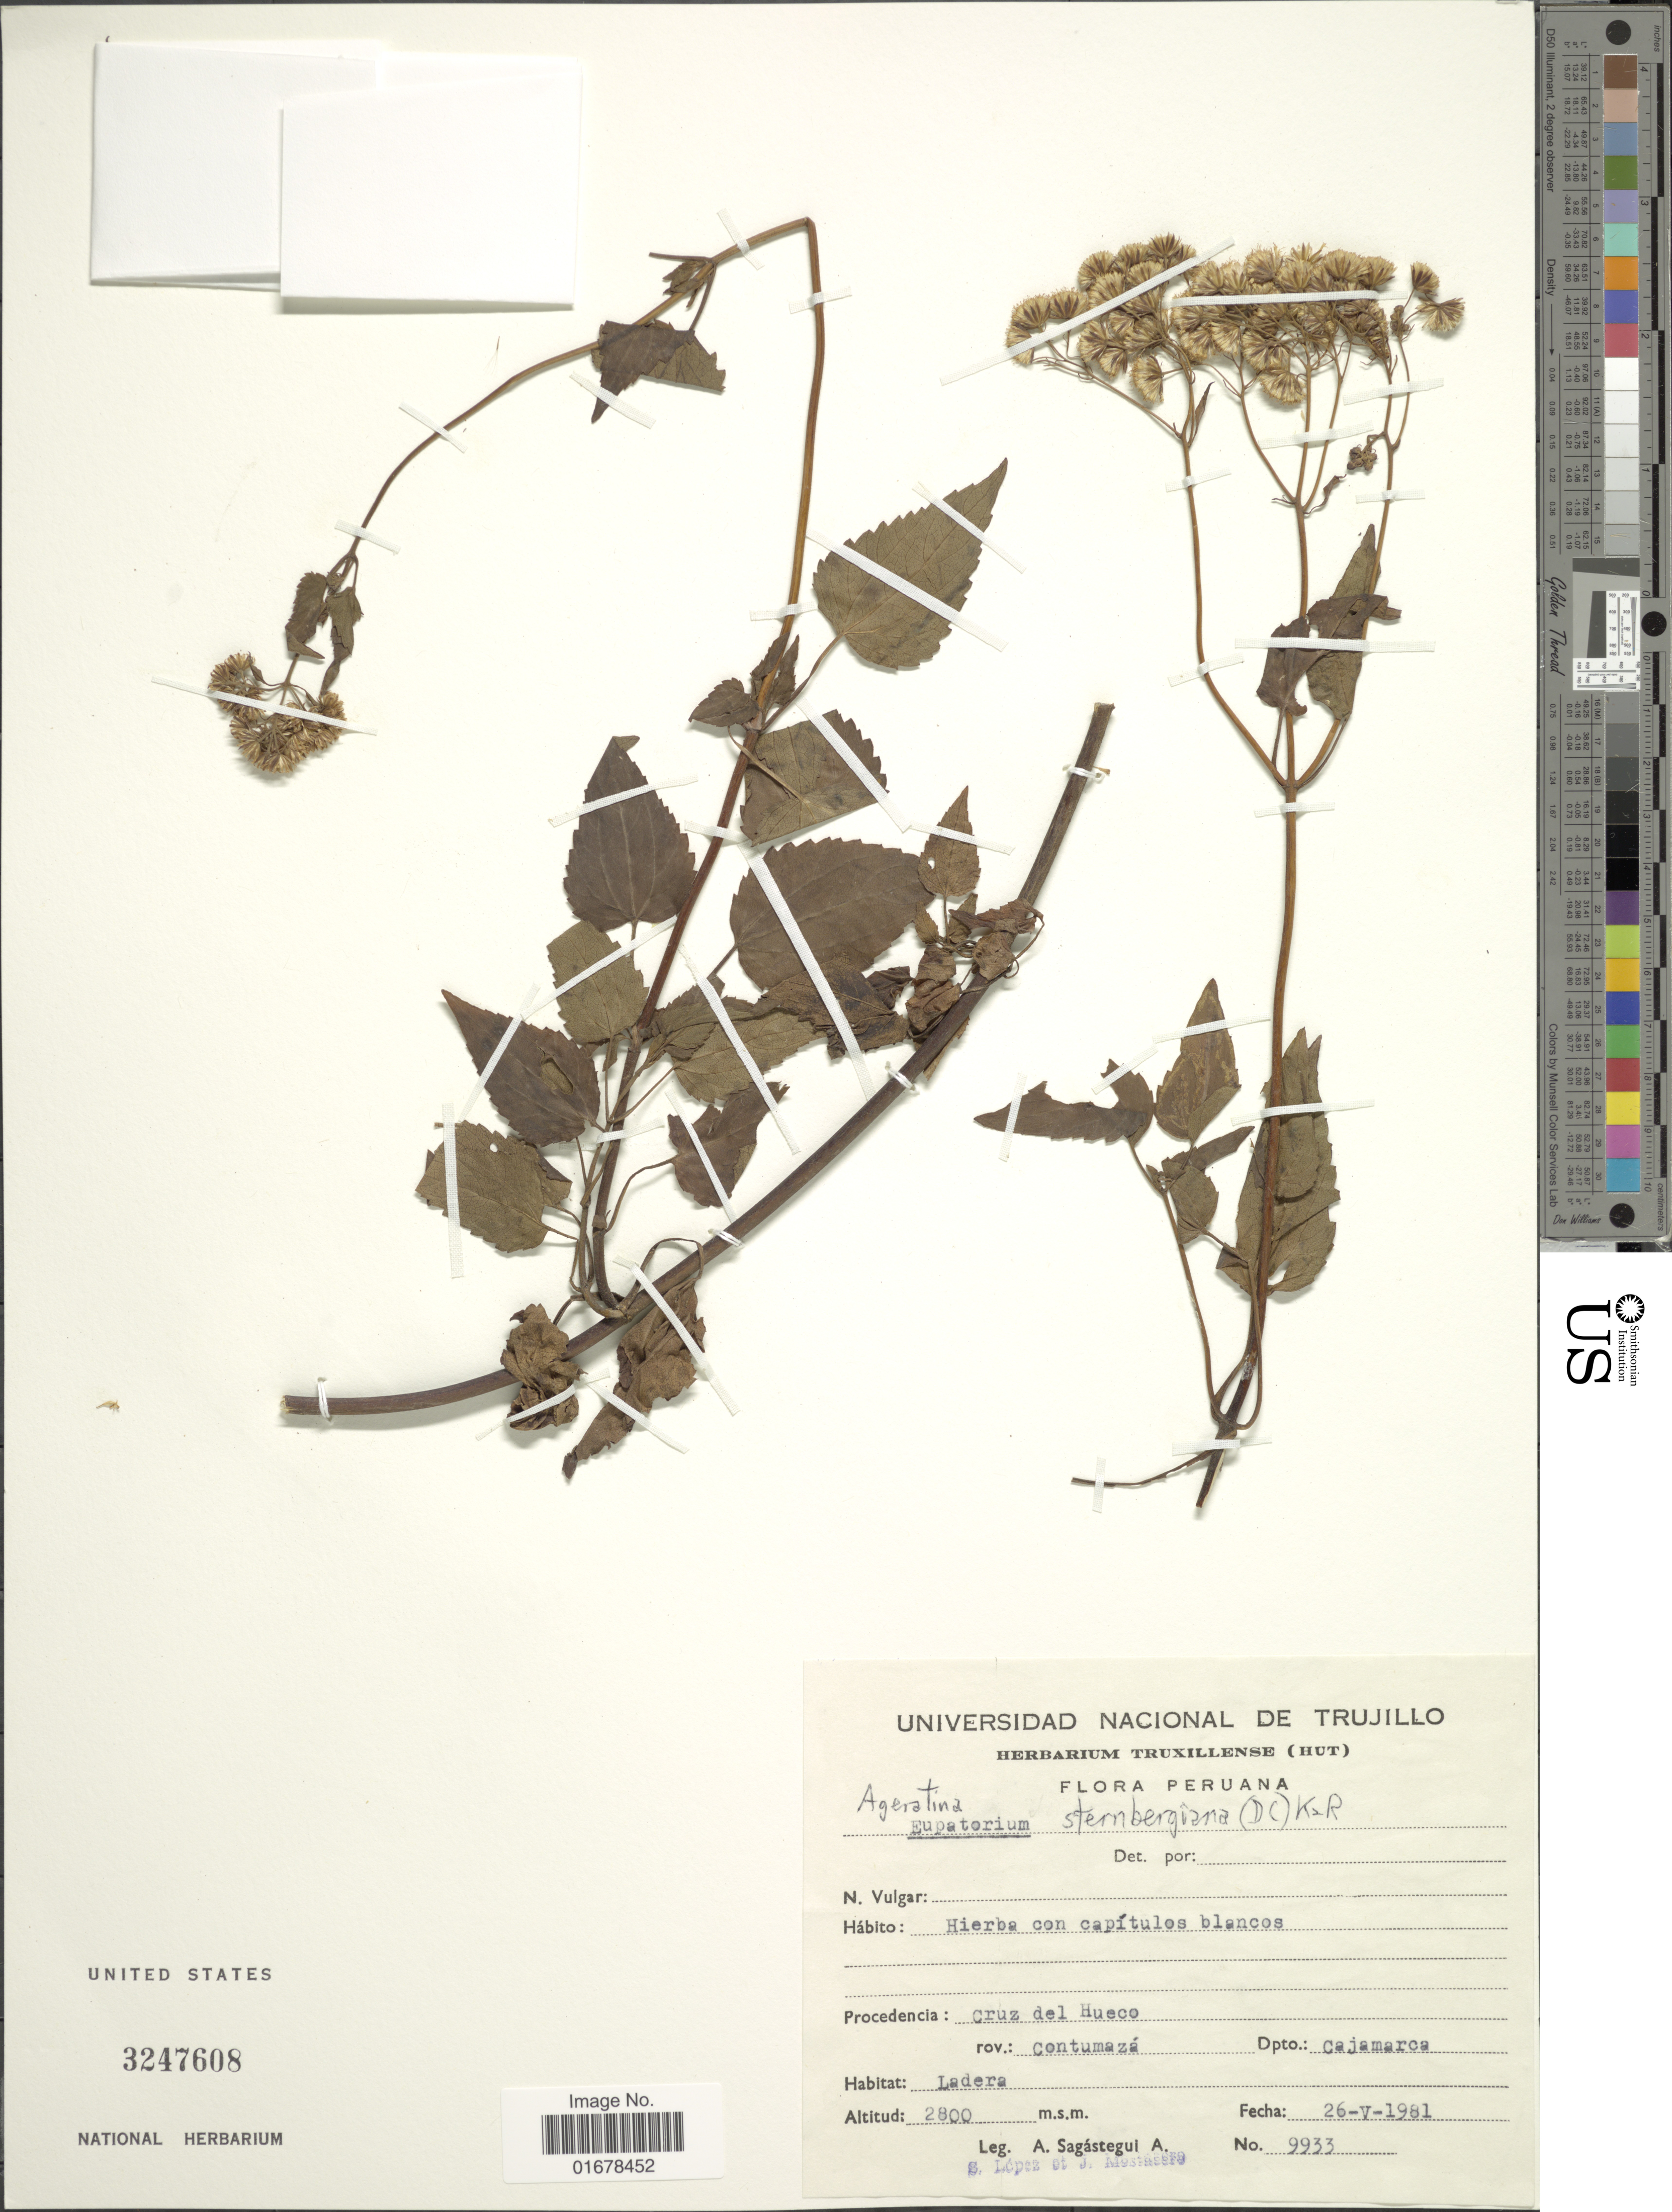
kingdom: Plantae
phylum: Tracheophyta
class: Magnoliopsida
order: Asterales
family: Asteraceae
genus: Ageratina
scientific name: Ageratina sternbergiana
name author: (DC.) R.M. King & H. Rob.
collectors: A. Sagástegui A., S. Lopez & J. Mostacero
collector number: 9933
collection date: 1981-05-26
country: Peru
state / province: Cajamarca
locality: Procedencia: Cruz del Hueco, Prov.: Contumaza, Dpto.: Cajamarca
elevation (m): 2800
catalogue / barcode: US 3247608